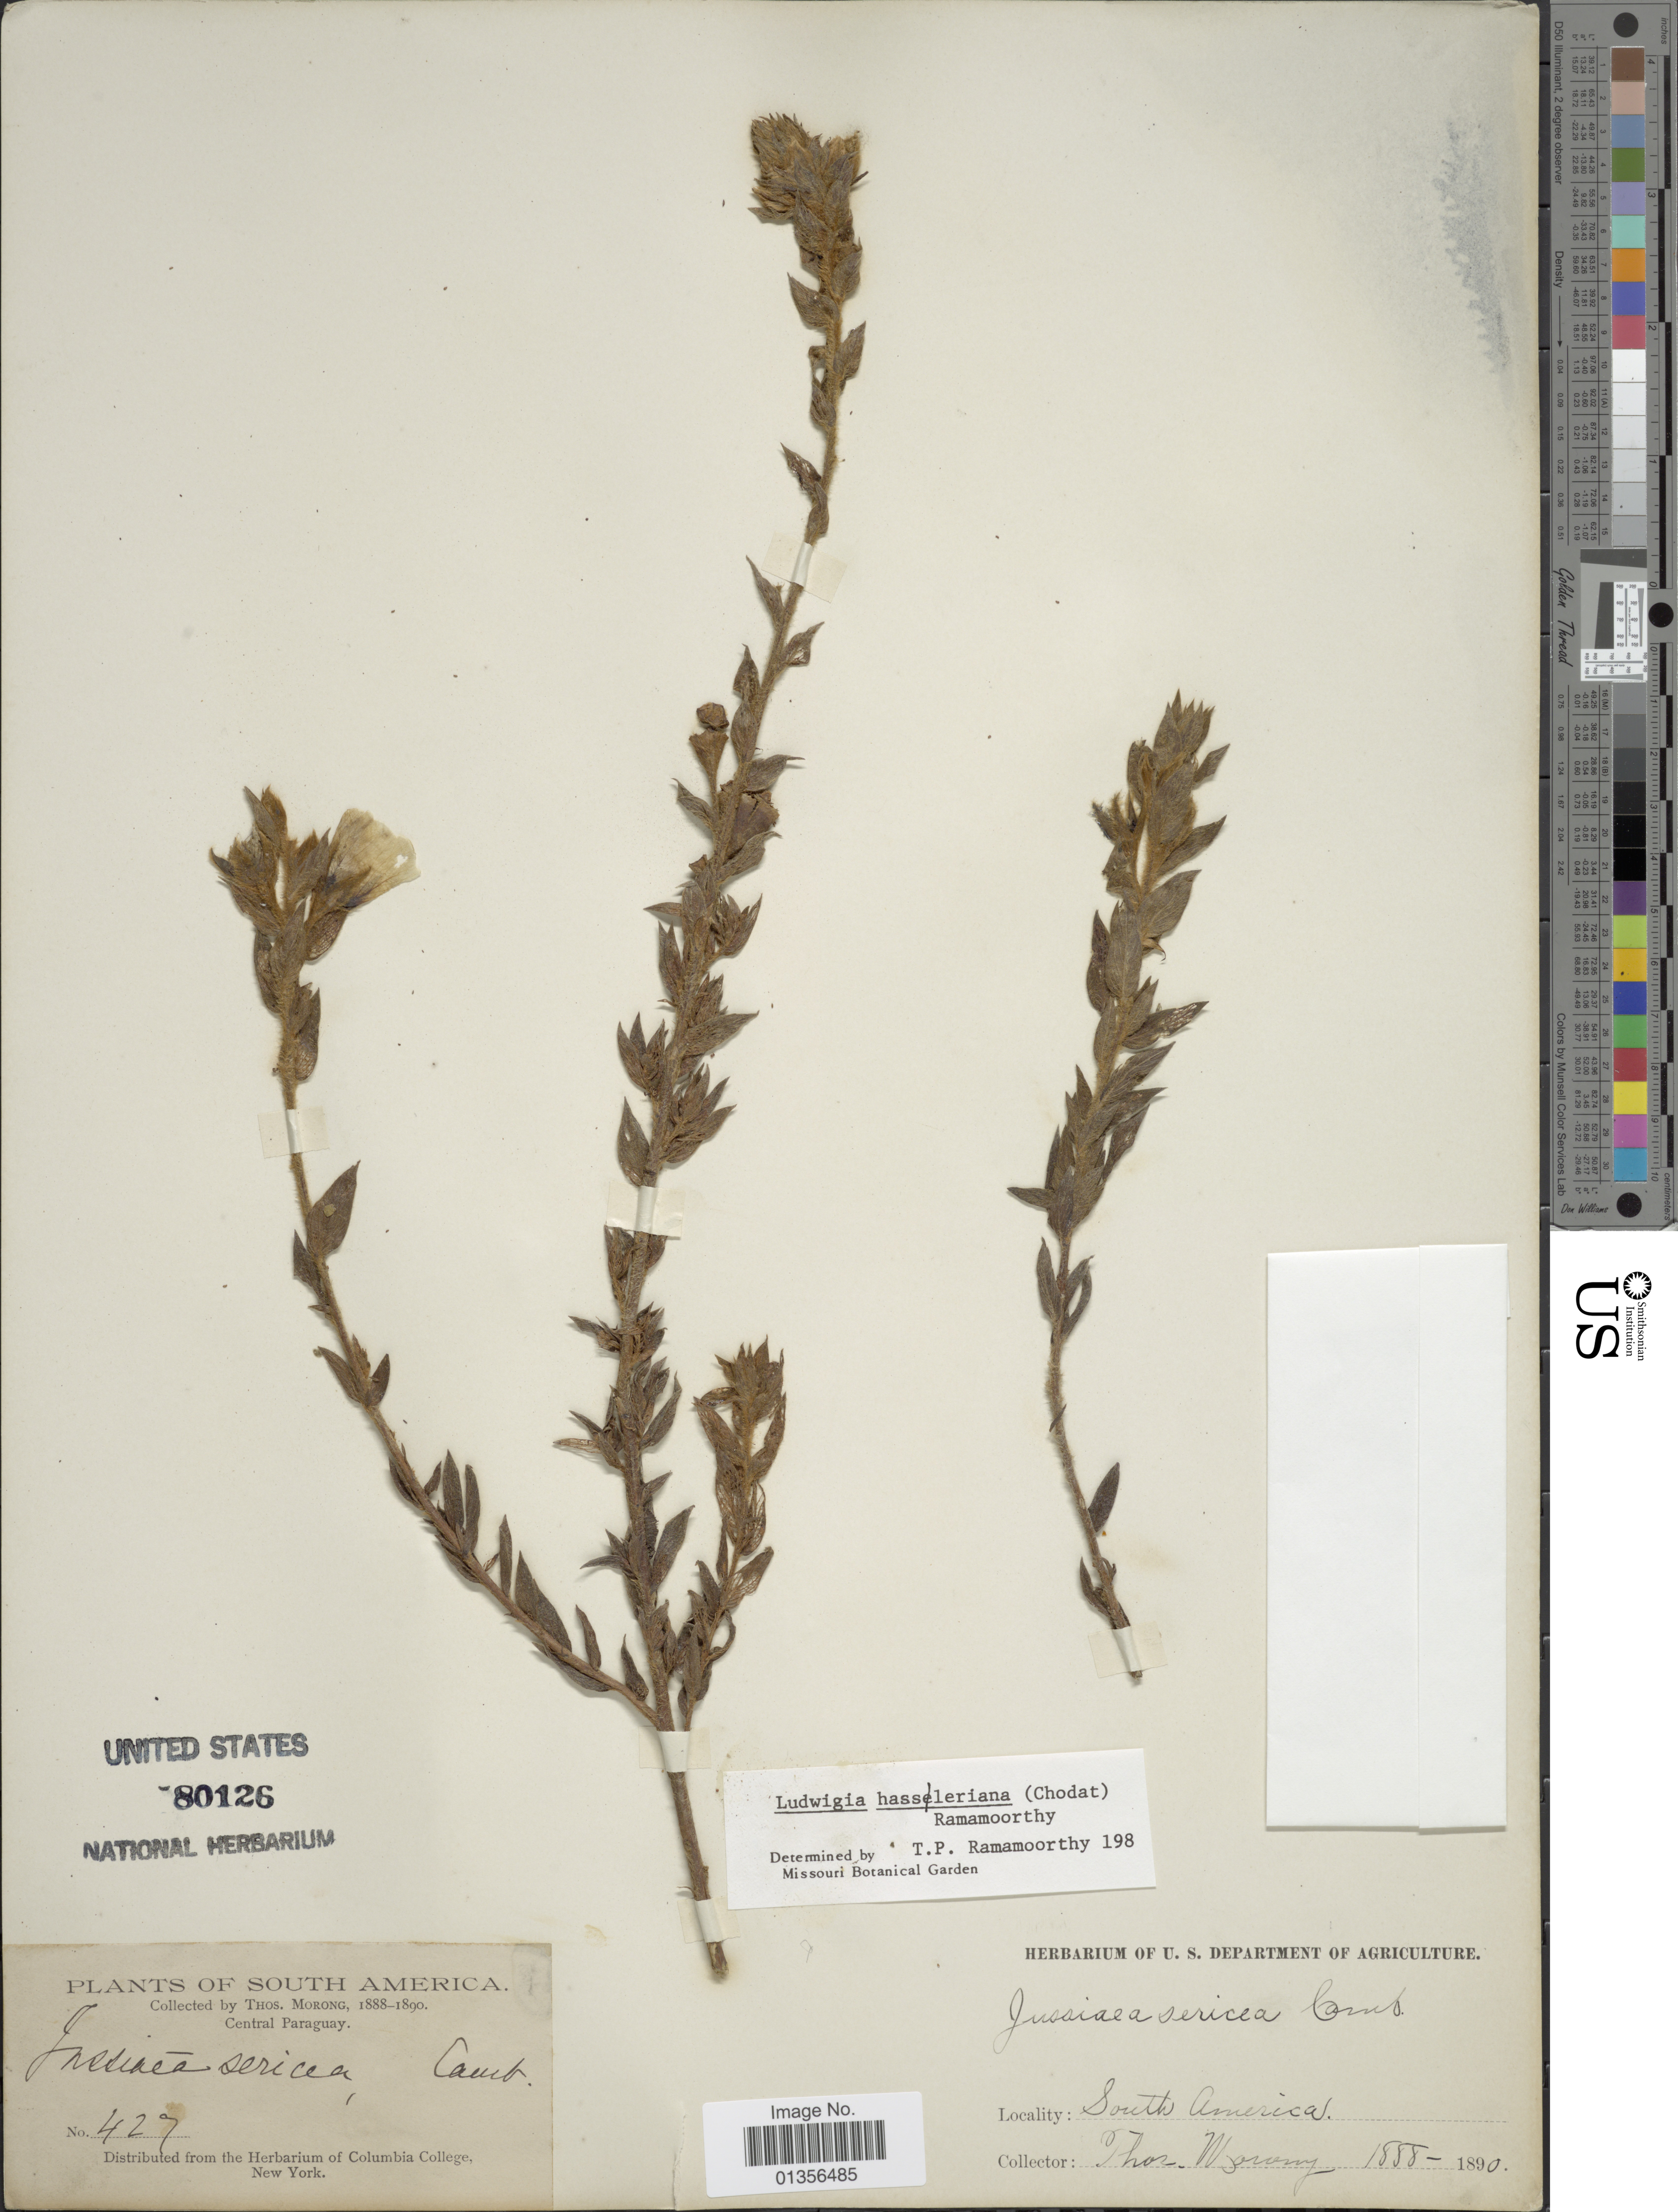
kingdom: Plantae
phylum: Tracheophyta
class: Magnoliopsida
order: Myrtales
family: Onagraceae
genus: Ludwigia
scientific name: Ludwigia hassleriana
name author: (Chodat) Ramamoorthy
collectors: ex herb. T. Morong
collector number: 427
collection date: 1888/1890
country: Paraguay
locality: South America, Central Paraguay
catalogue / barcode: US 80126